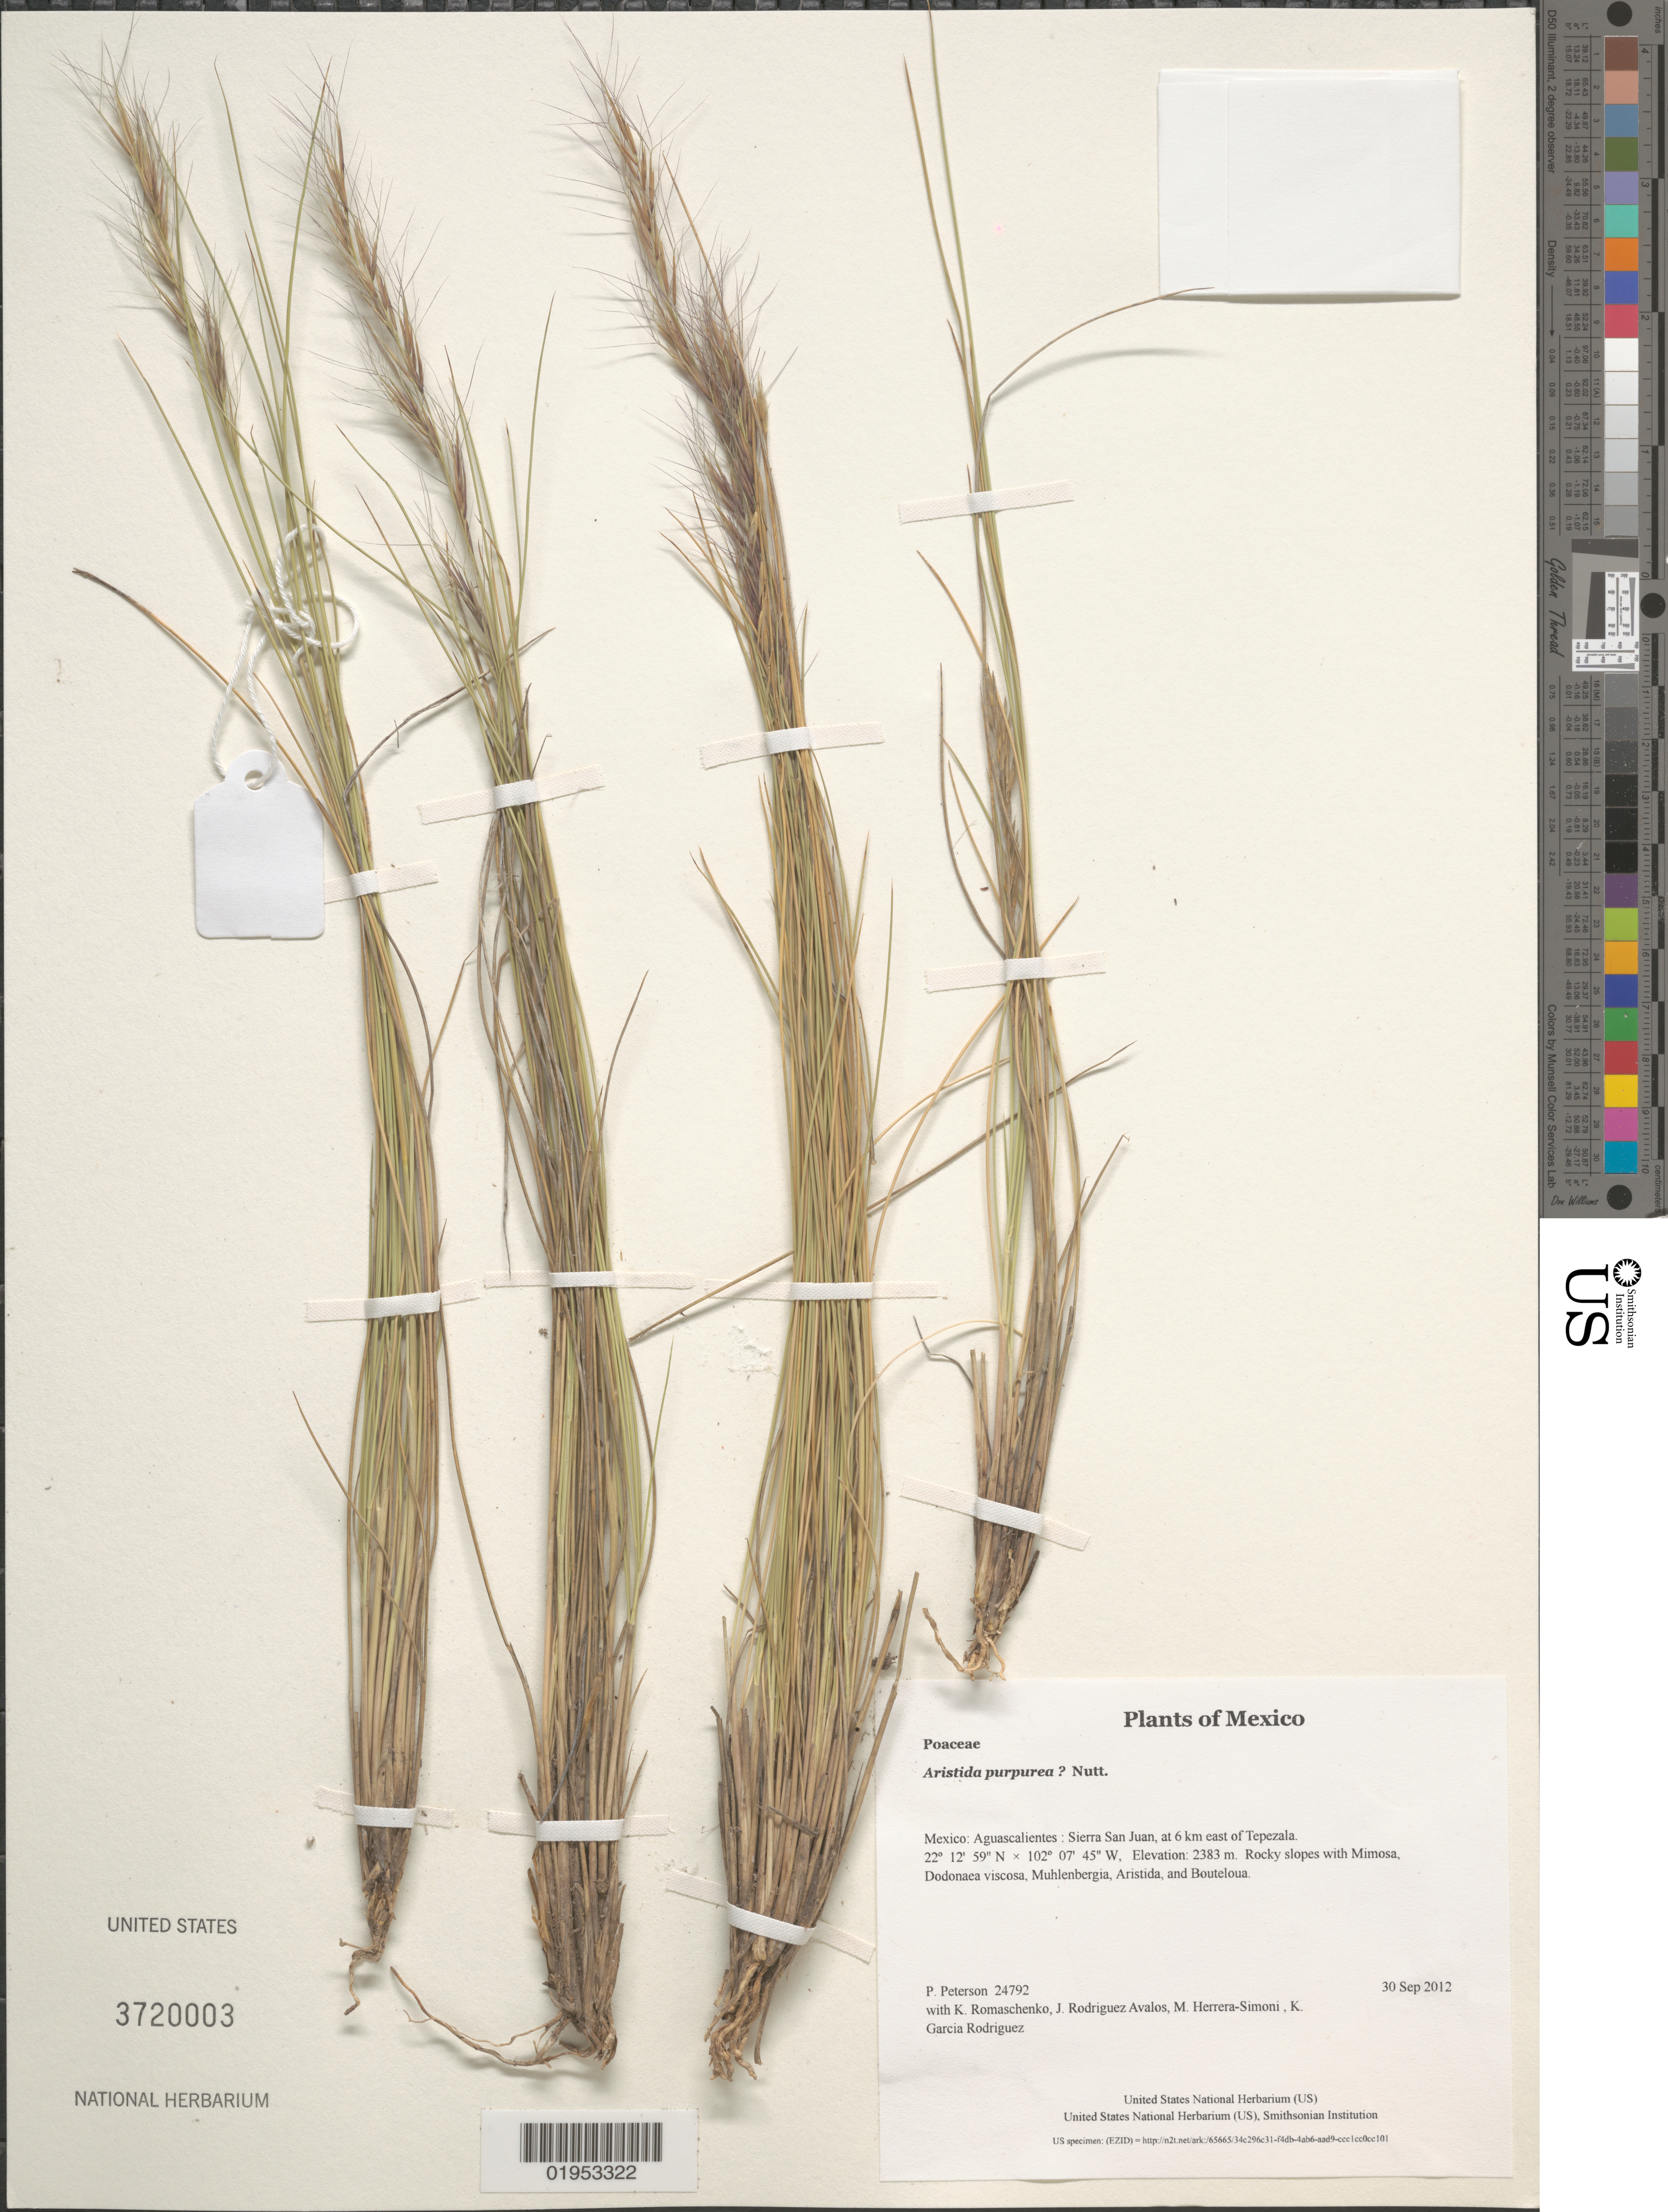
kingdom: Plantae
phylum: Tracheophyta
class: Liliopsida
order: Poales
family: Poaceae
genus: Aristida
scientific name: Aristida purpurea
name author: Nutt.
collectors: P. M. Peterson, K. Romaschenko, J. Rodriguez Avalos, M. Herrera-Simoni & K. Garcia Rodriguez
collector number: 24792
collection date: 2012-09-30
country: Mexico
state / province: Aguascalientes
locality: Sierra San Juan, at 6 km east of Tepezala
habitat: Rocky slopes with Mimosa, Dodonaea viscosa, Muhlenbergia, Aristida, and Bouteloua.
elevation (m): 2383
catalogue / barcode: US 3720003